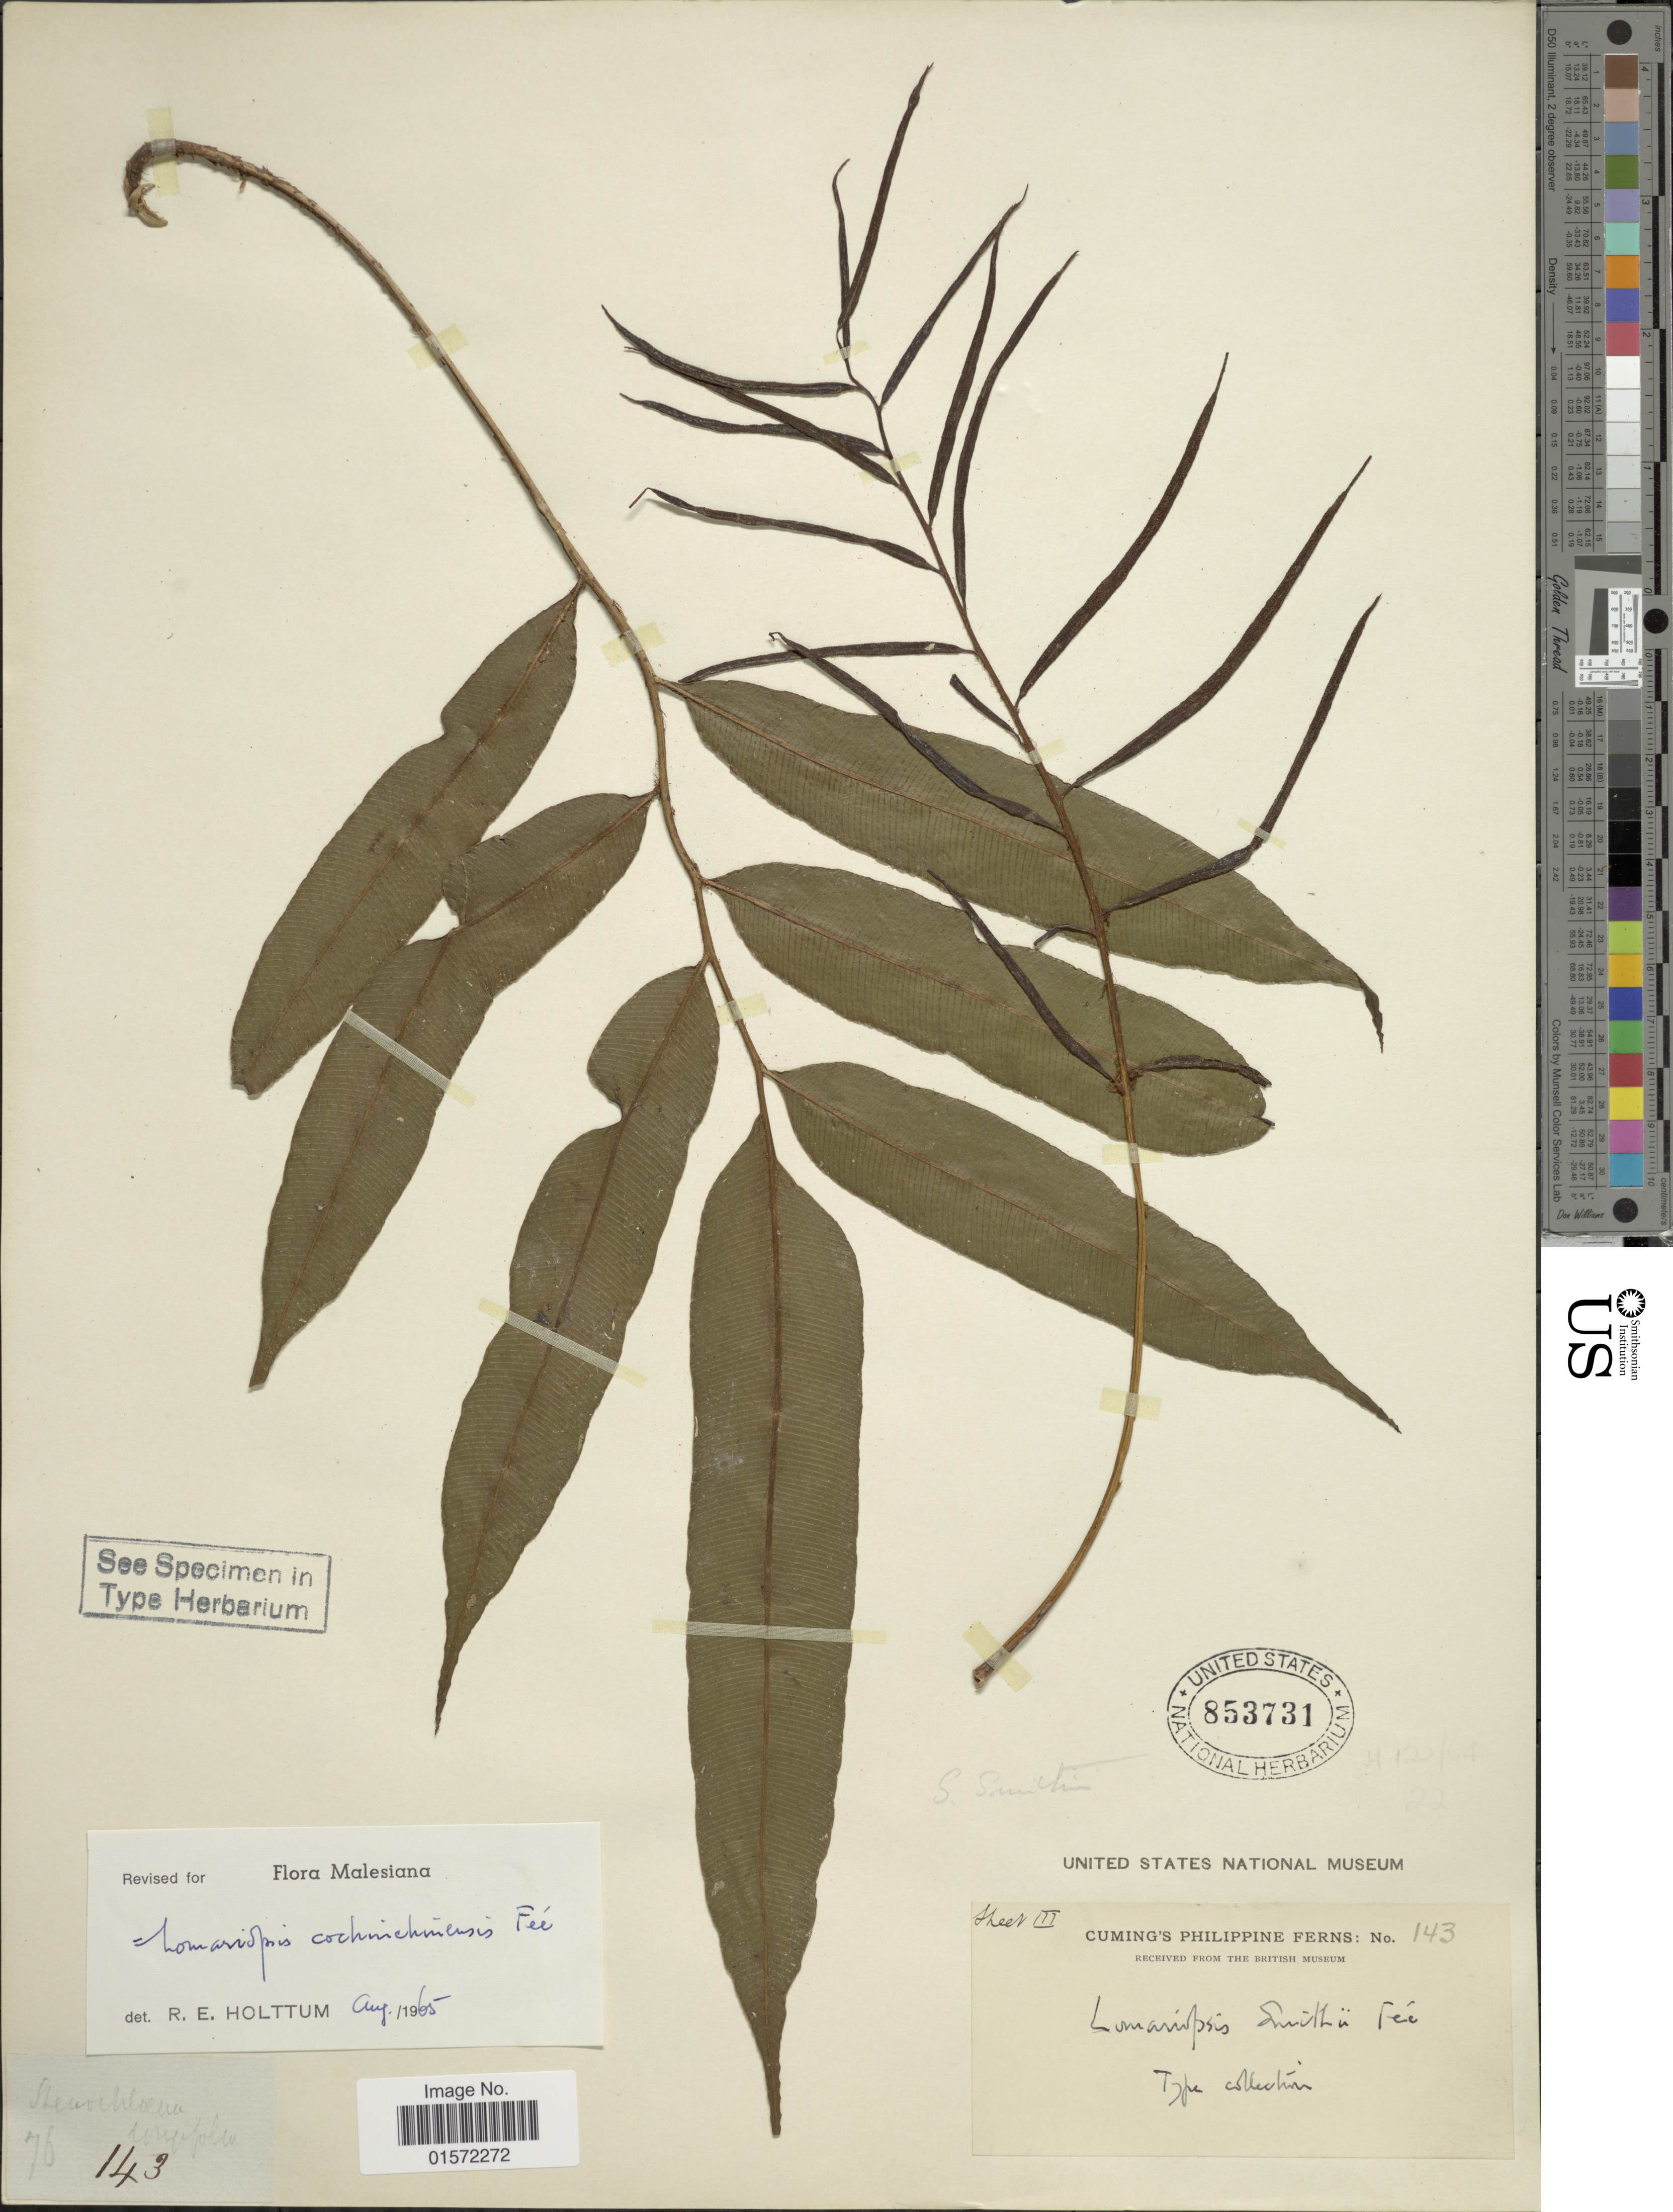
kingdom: Plantae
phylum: Tracheophyta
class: Polypodiopsida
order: Polypodiales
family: Lomariopsidaceae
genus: Lomariopsis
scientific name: Lomariopsis cochinchinensis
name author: Fée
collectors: -. Cuming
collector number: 143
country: Philippines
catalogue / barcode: US 853731